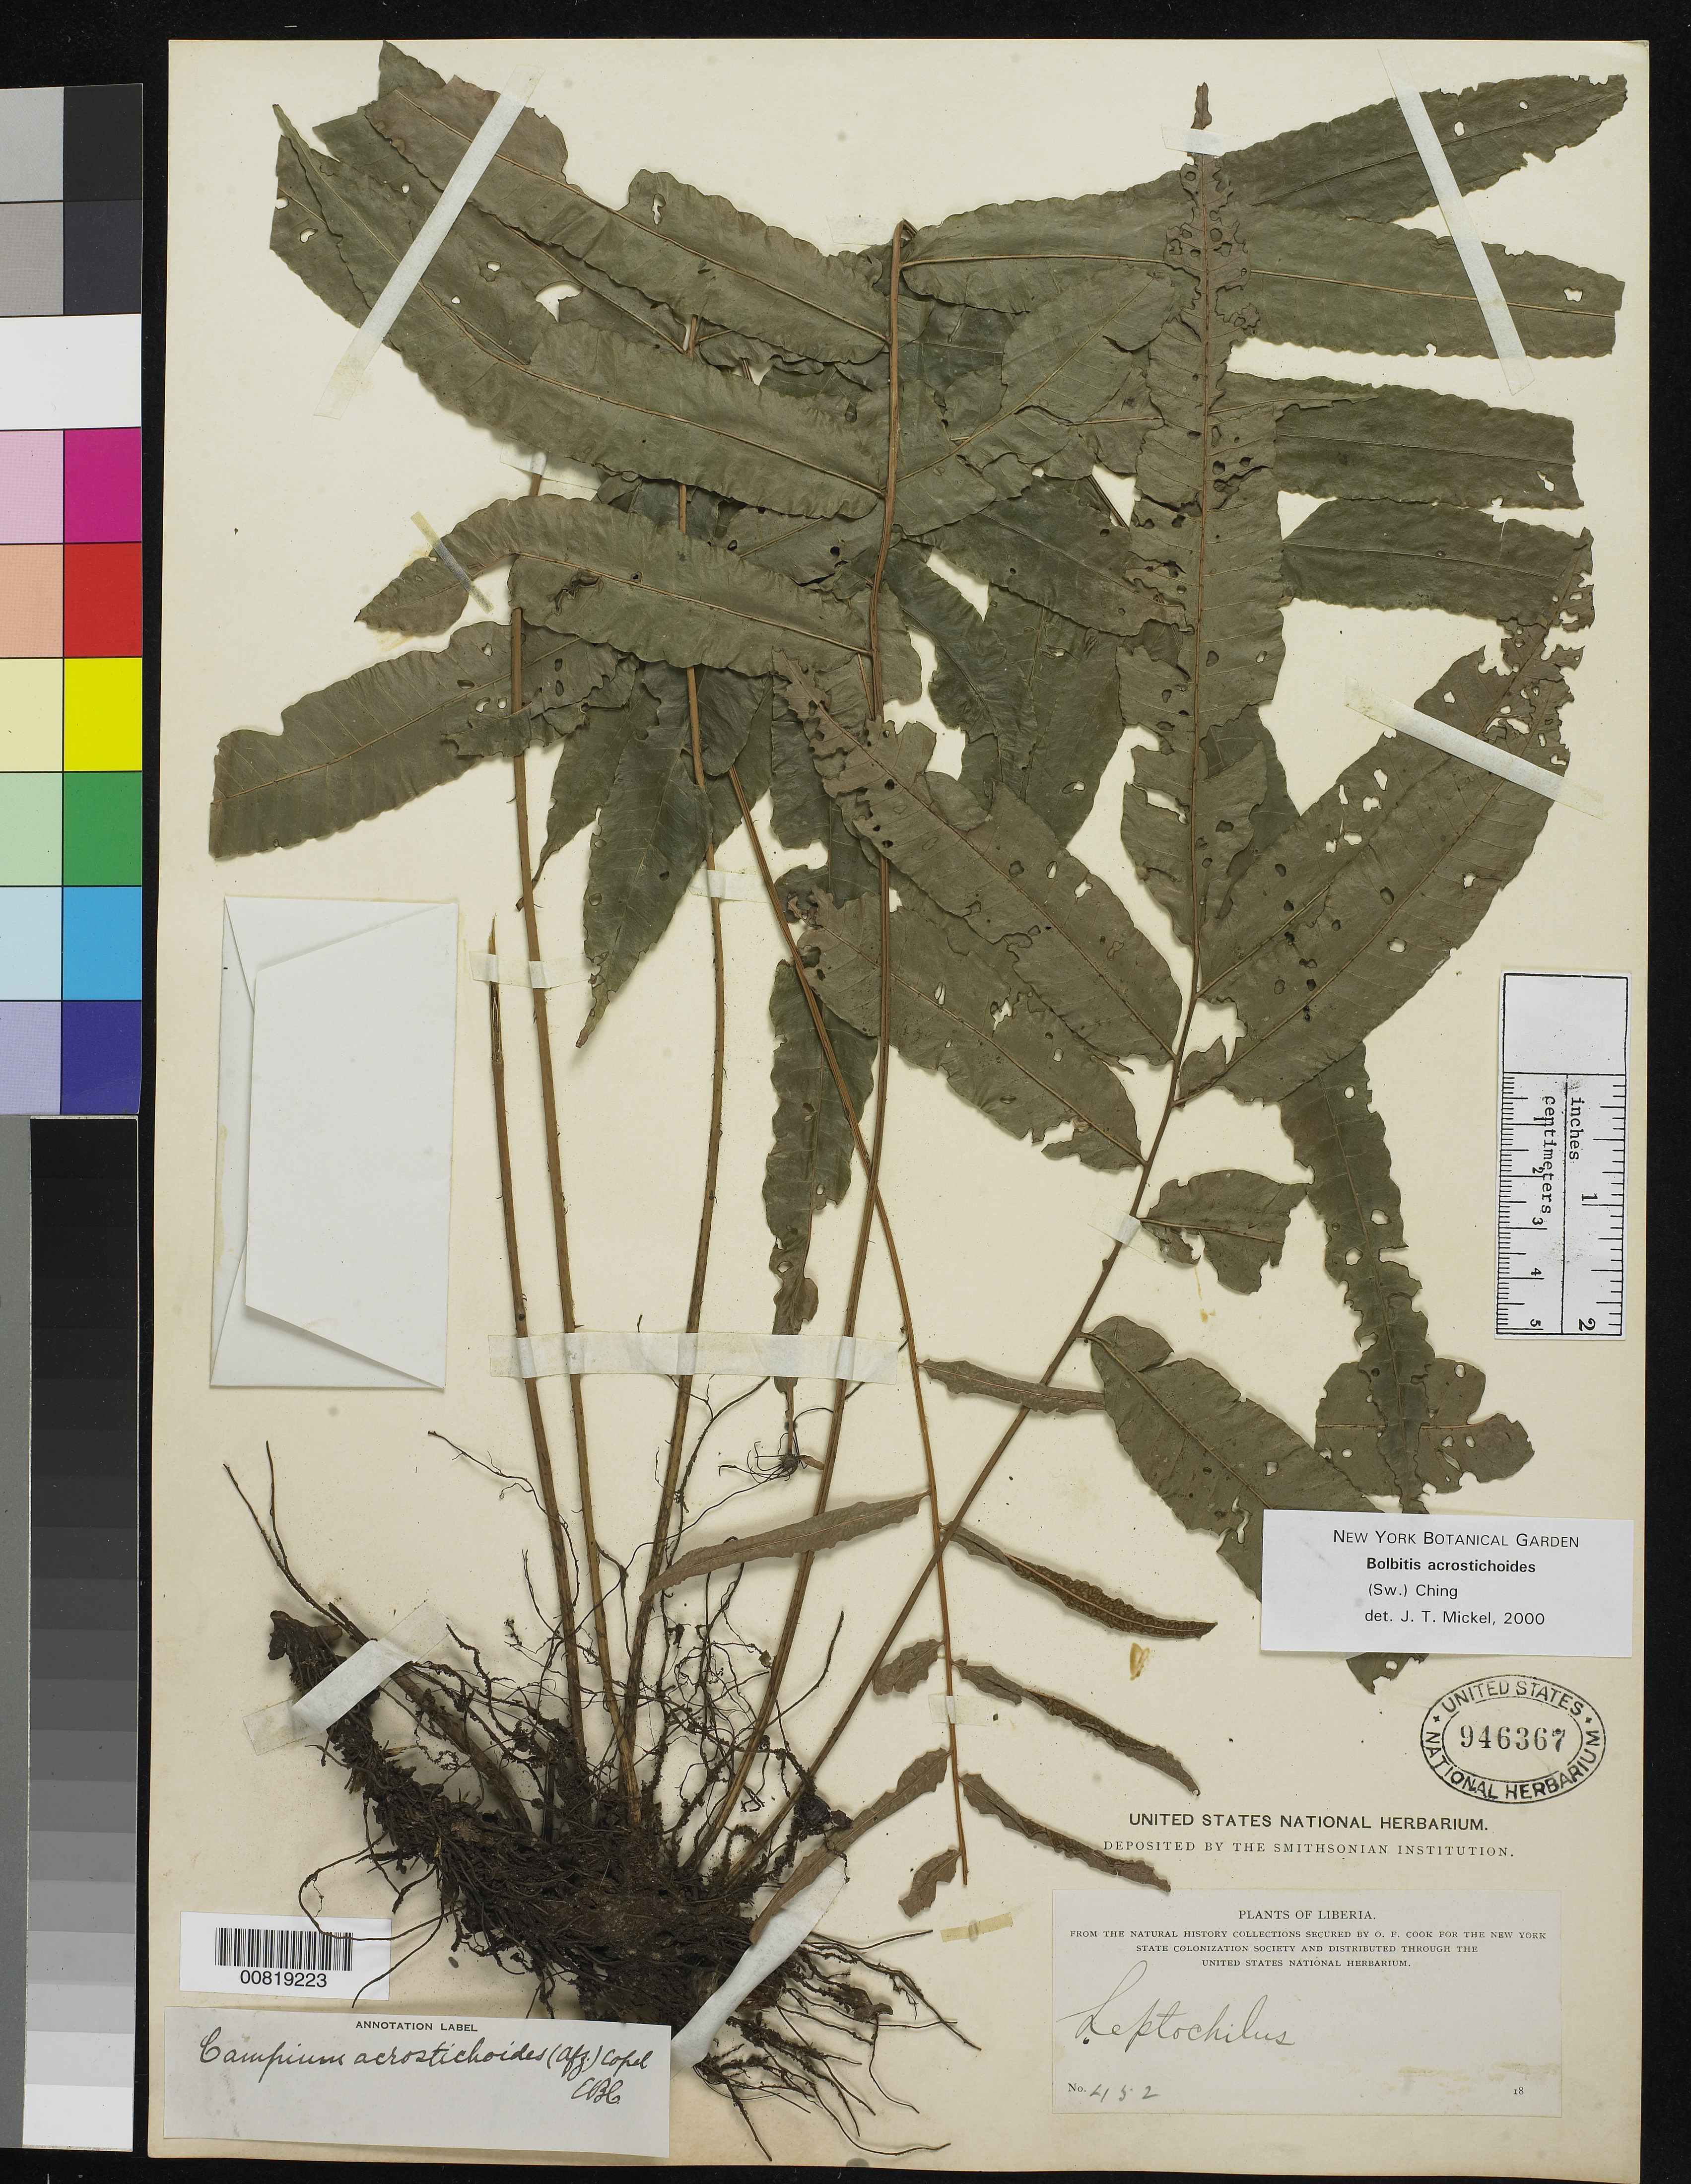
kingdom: Plantae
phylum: Tracheophyta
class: Polypodiopsida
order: Polypodiales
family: Dryopteridaceae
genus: Bolbitis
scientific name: Bolbitis acrostichoides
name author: (Hook.) Ching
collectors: O. F. Cook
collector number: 452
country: Liberia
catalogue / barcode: US 946367